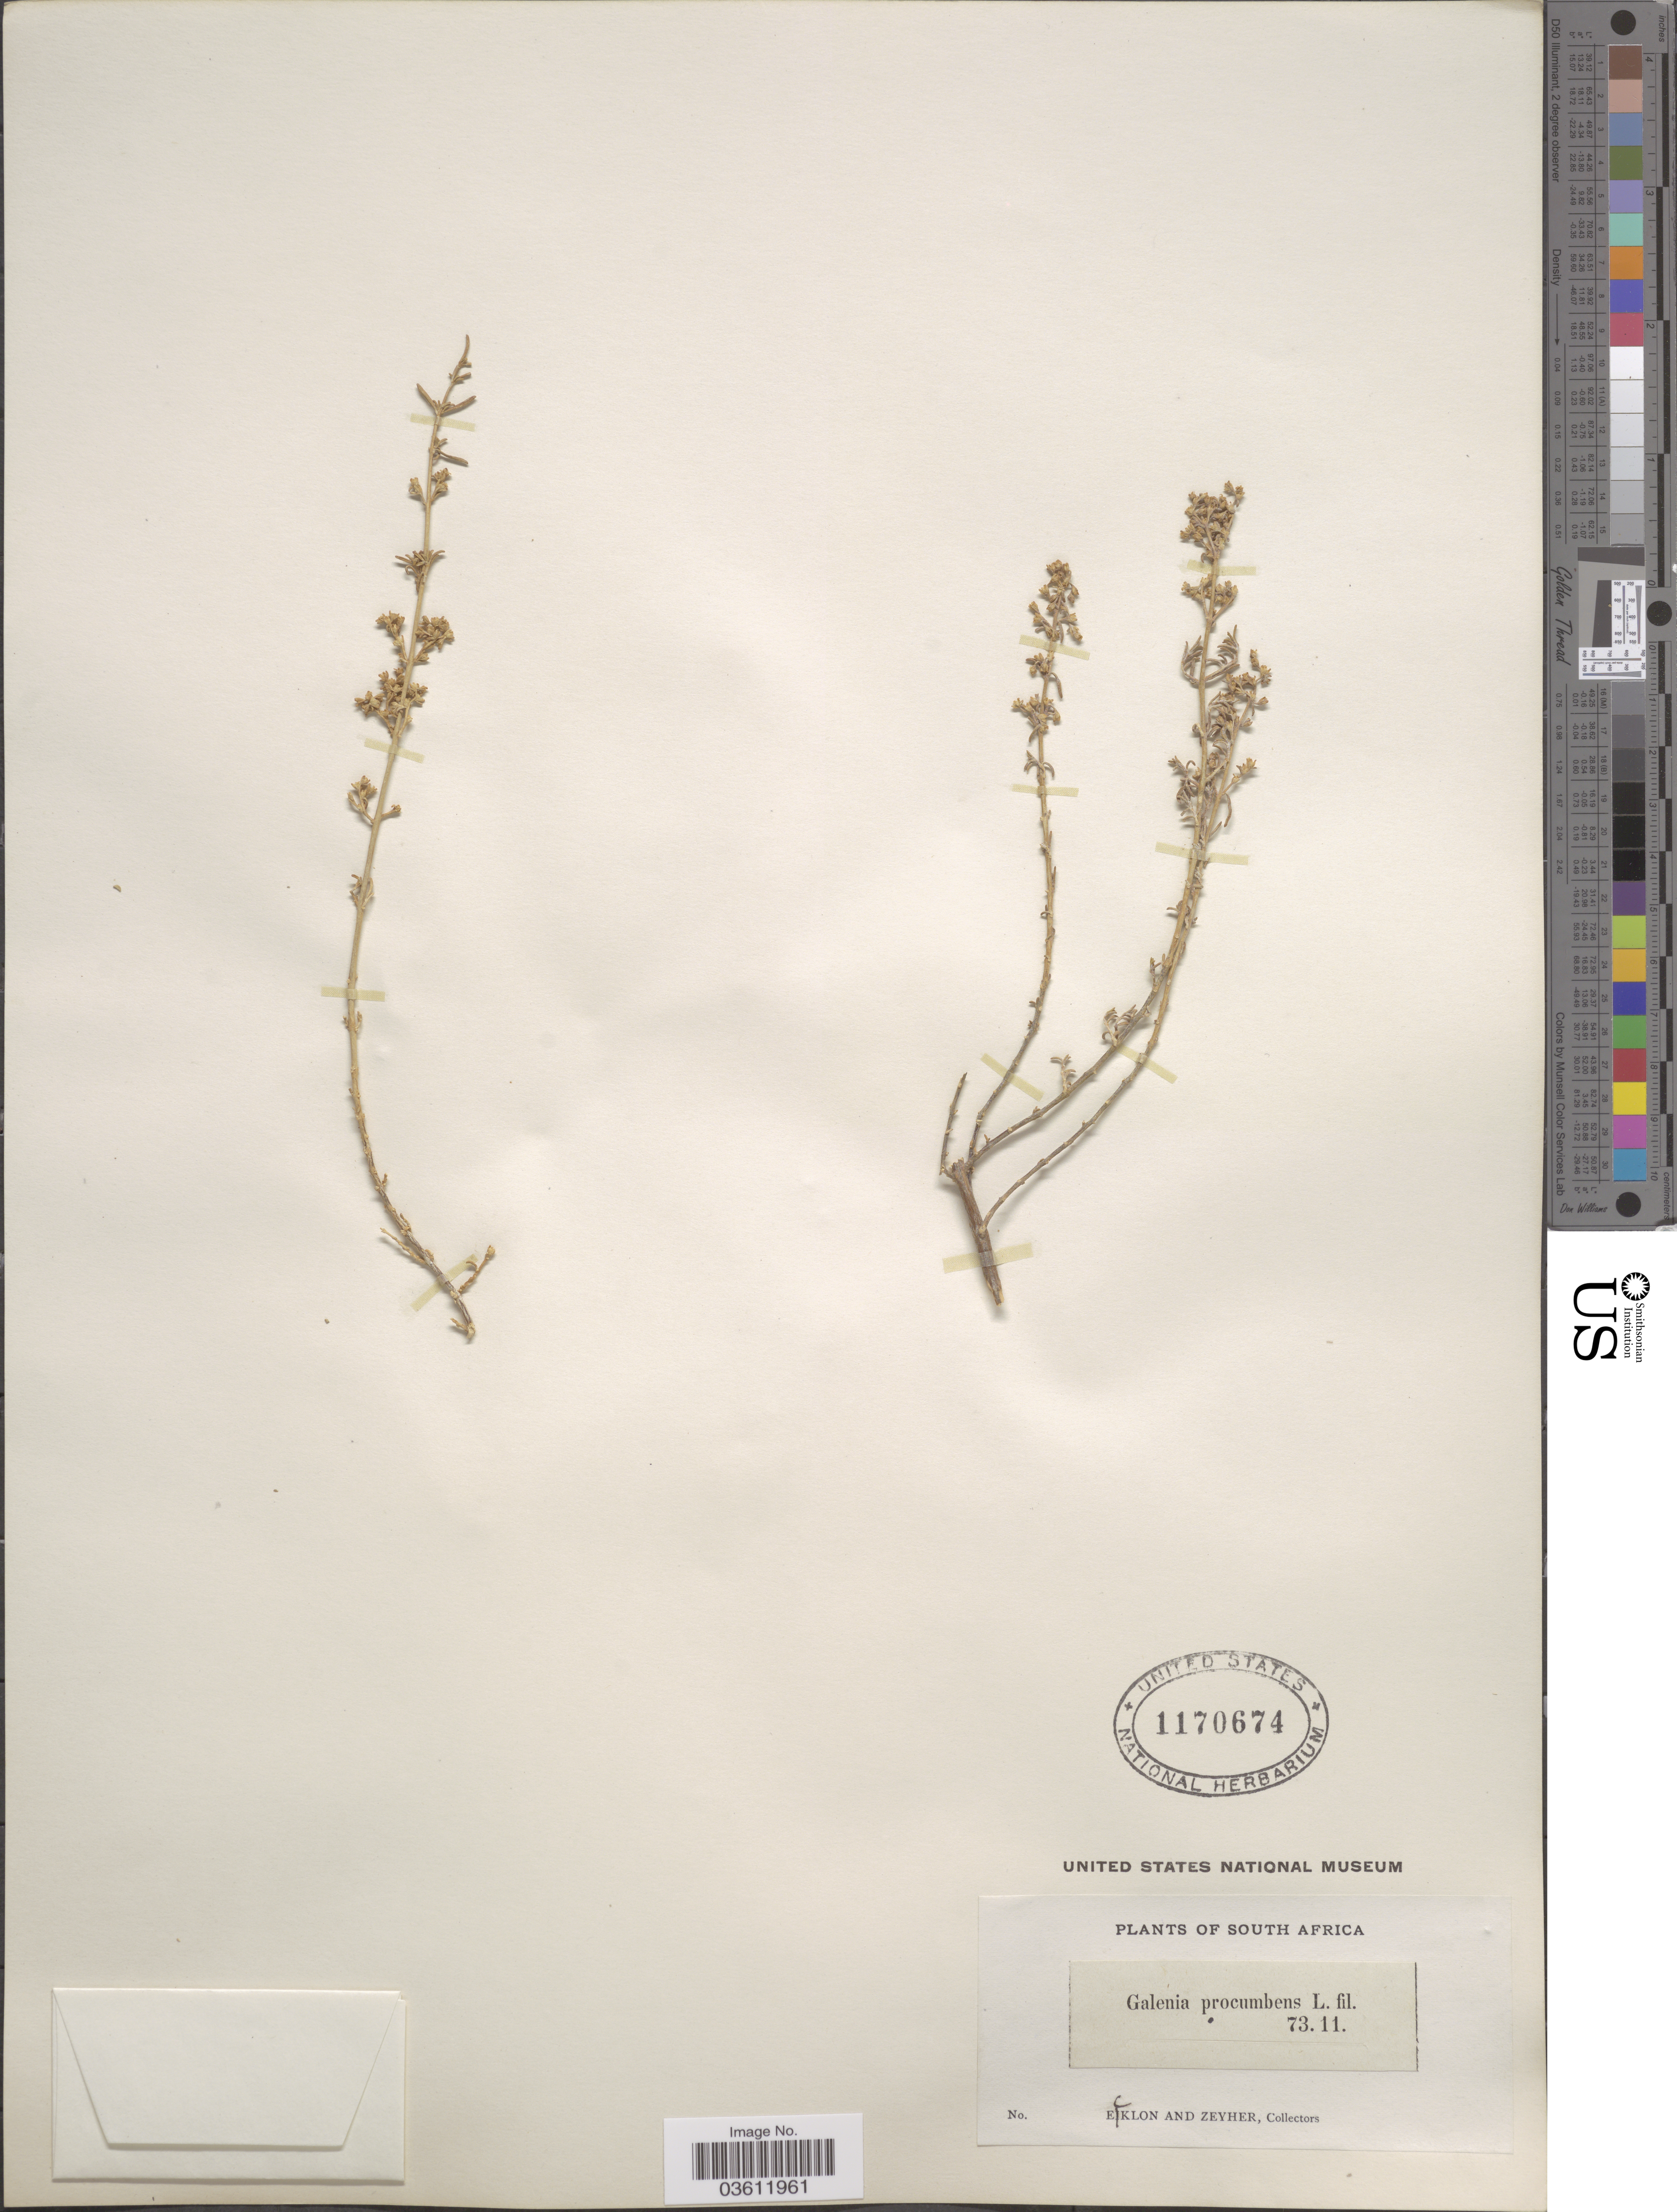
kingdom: Plantae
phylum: Tracheophyta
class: Magnoliopsida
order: Caryophyllales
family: Aizoaceae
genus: Aizoon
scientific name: Aizoon namaense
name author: (Schinz) Klak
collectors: -. Ecklon & -. Zeyher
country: South Africa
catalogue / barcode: US 1170674